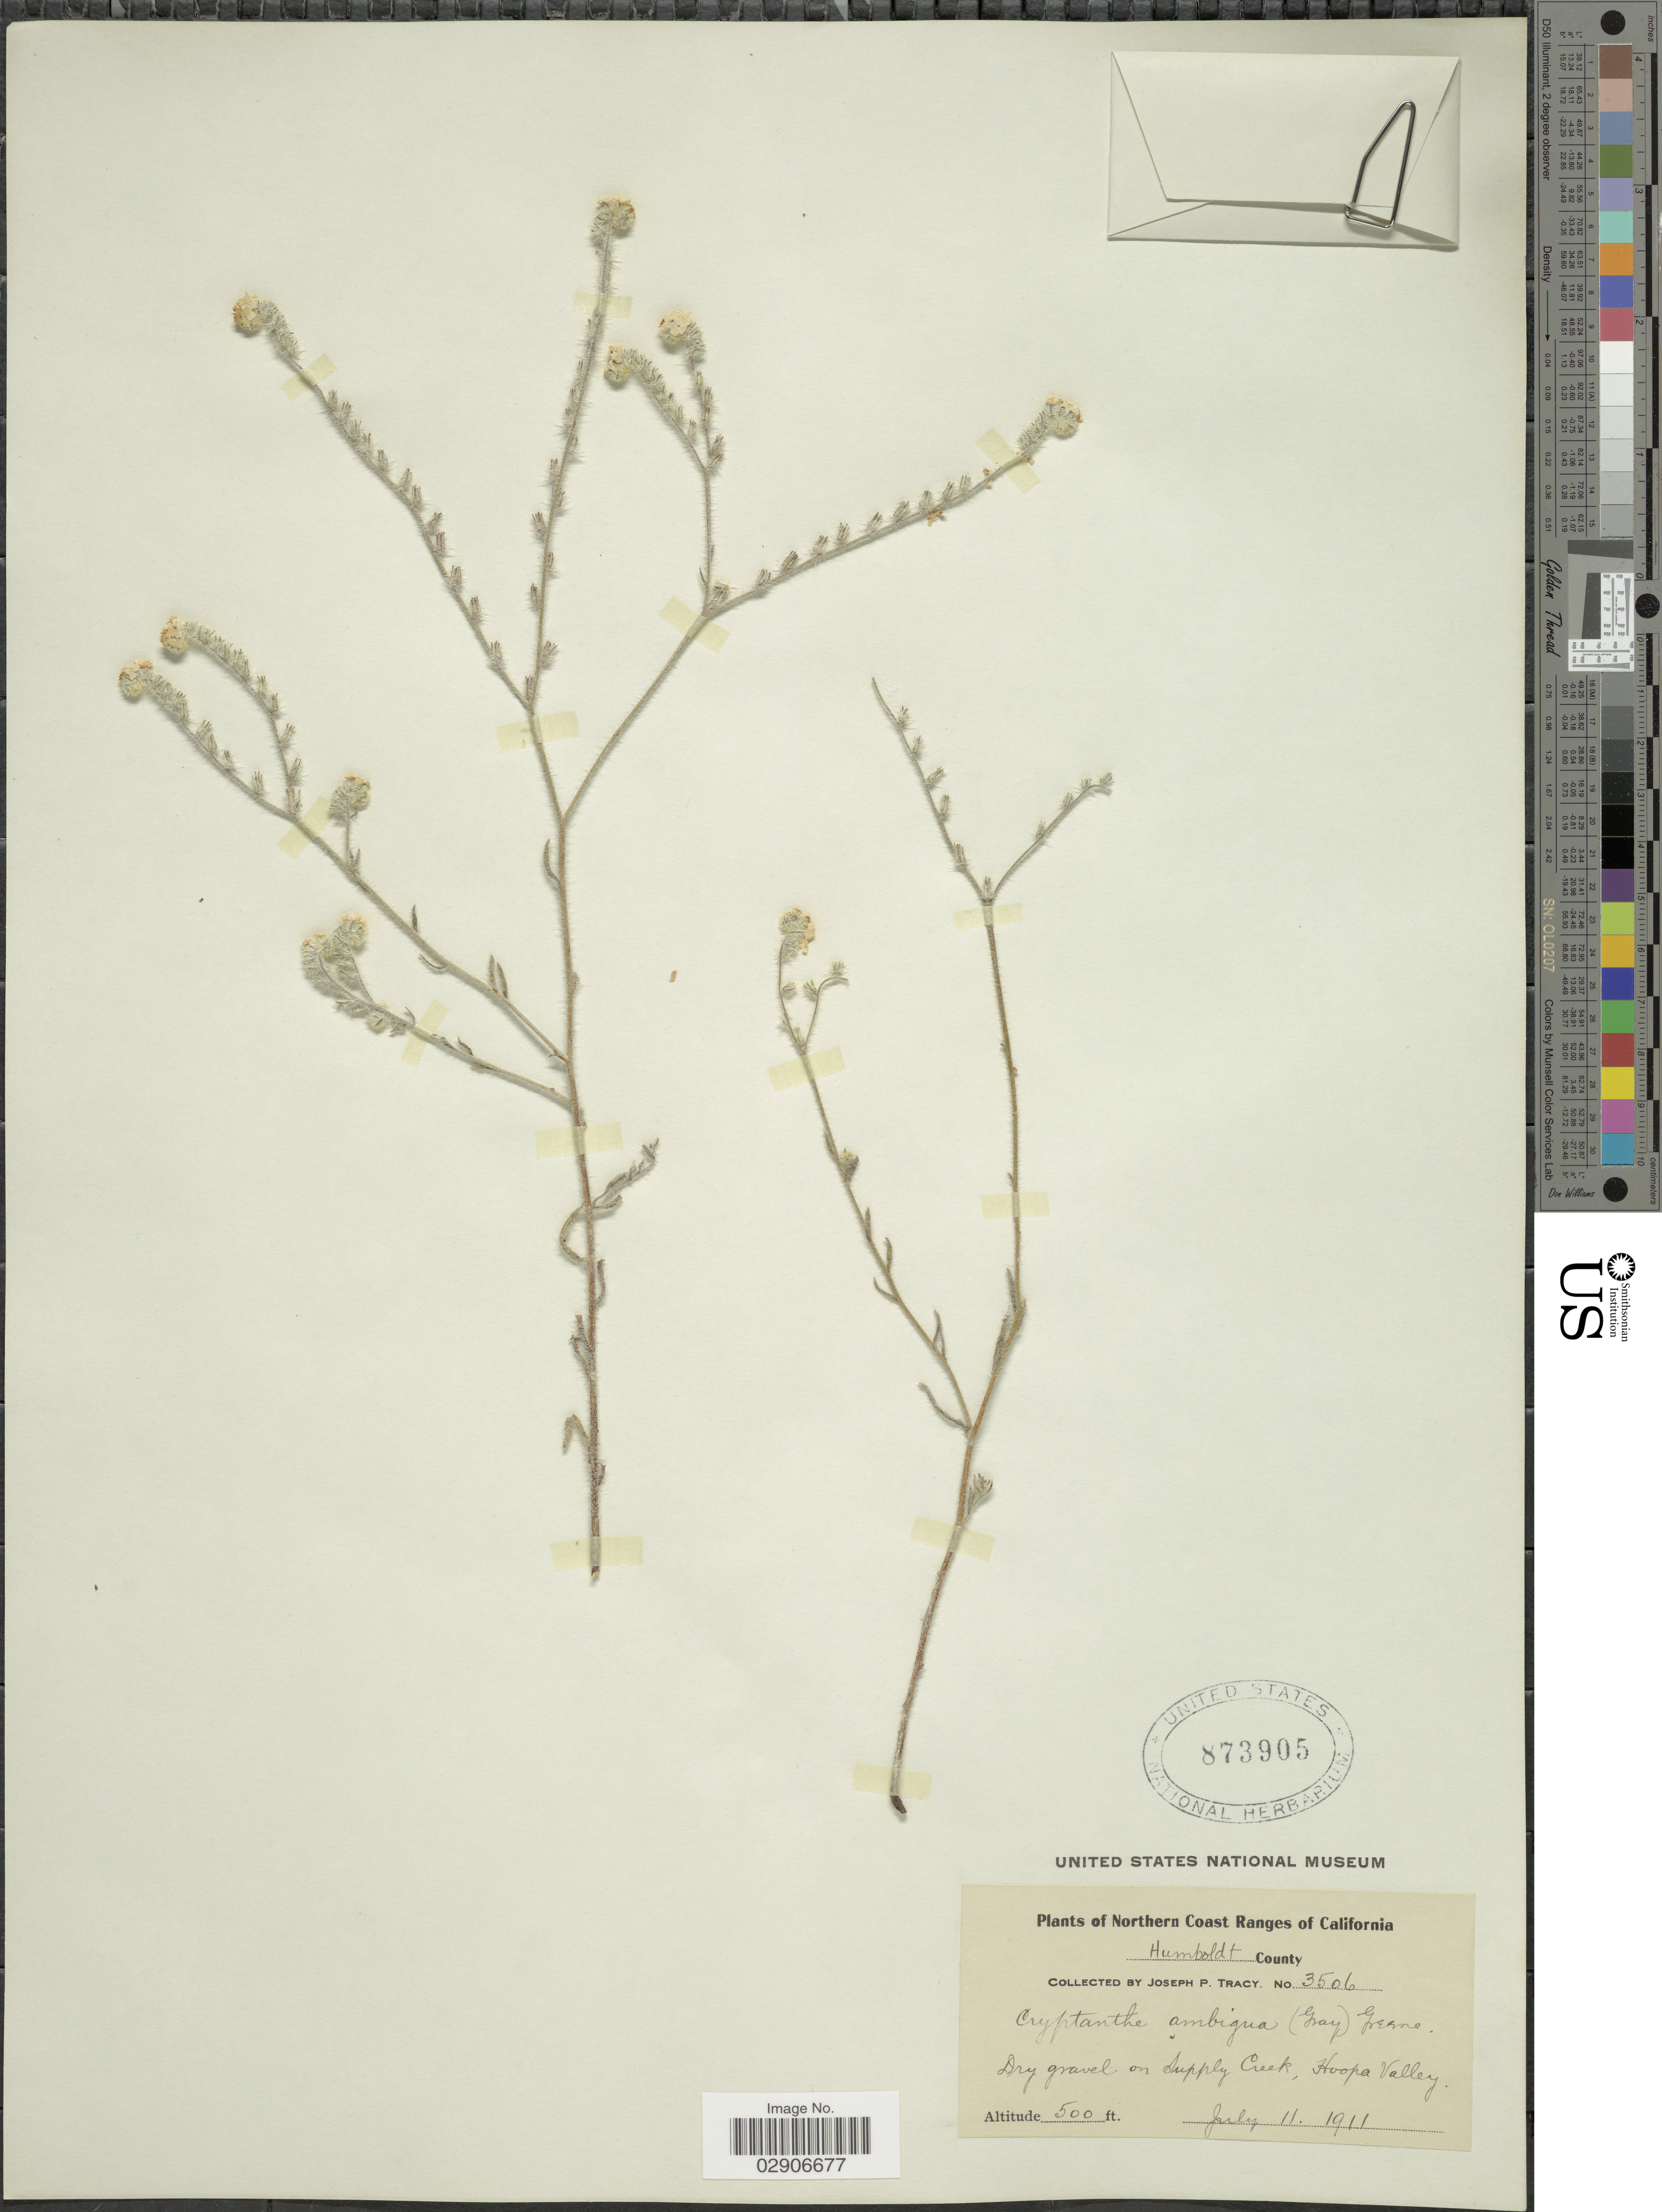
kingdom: Plantae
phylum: Tracheophyta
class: Magnoliopsida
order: Boraginales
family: Boraginaceae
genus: Cryptantha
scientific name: Cryptantha ambigua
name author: (A. Gray) Greene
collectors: J. Tracy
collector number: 3506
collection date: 1911-07-11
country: United States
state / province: California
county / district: Humboldt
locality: Dry gravel on Supply Creek, Hoopa Valley. Northern Coast Ranges of California. Humboldt County.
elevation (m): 152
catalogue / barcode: US 873905